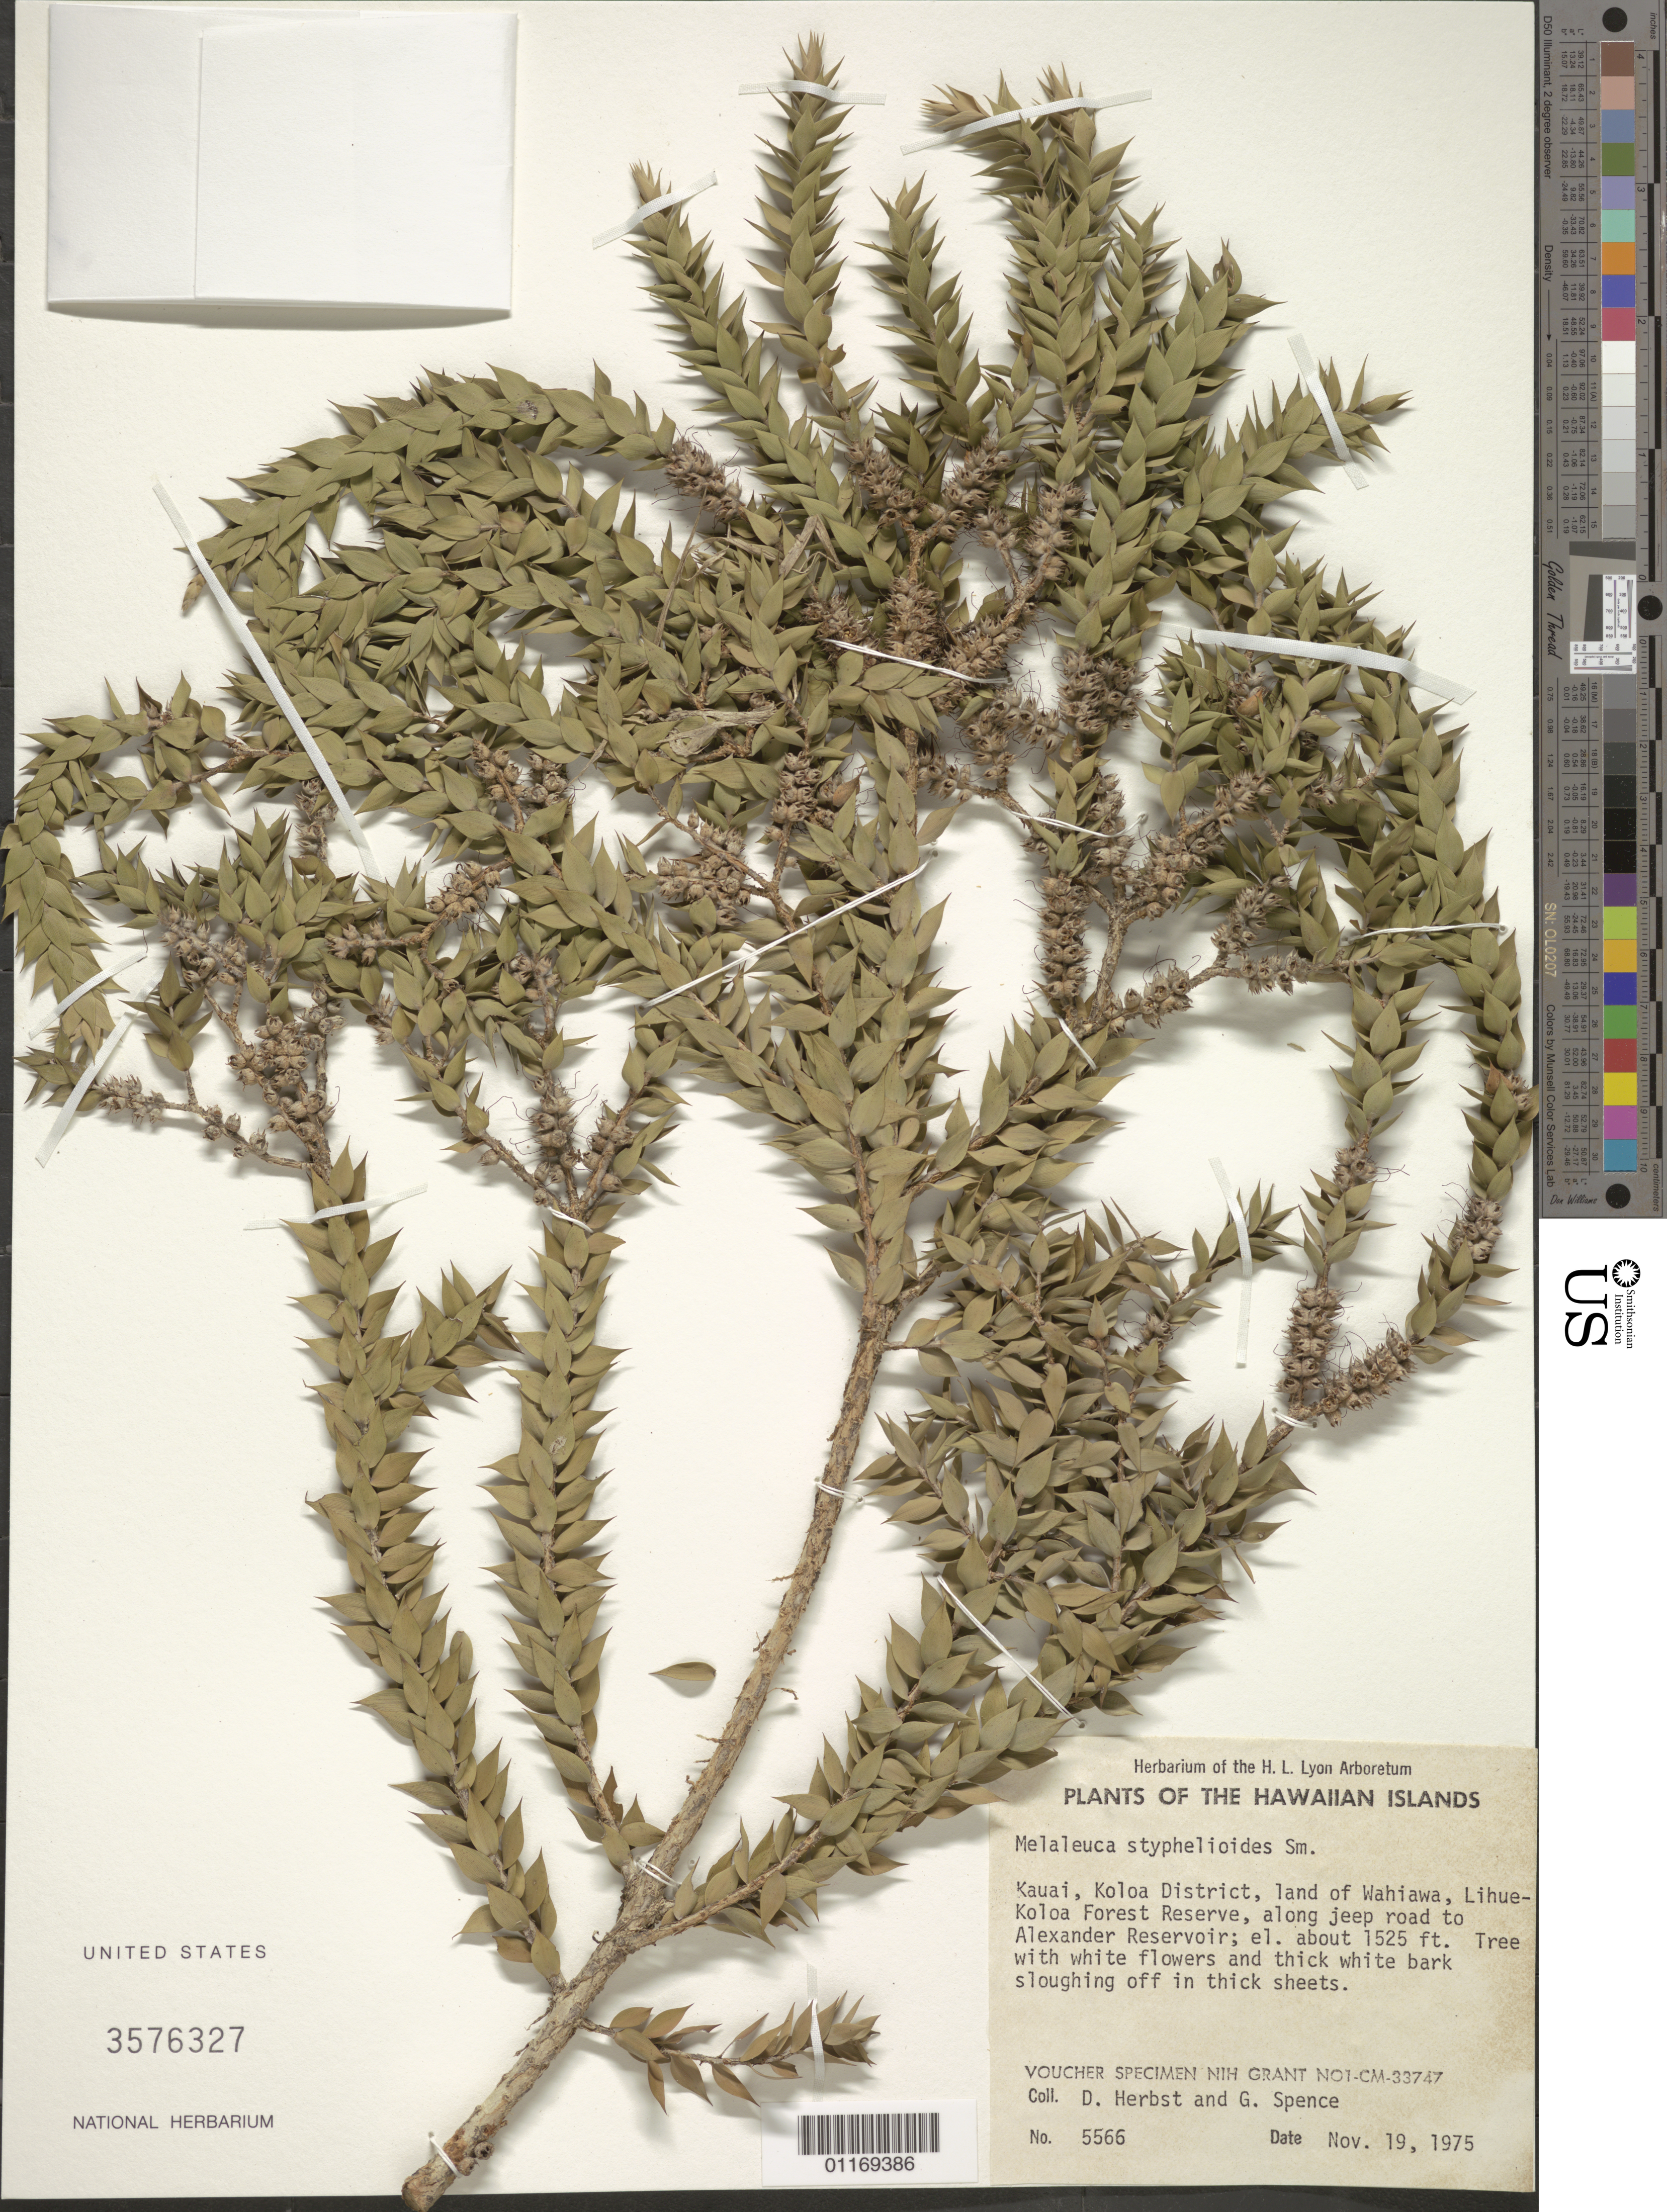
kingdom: Plantae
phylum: Tracheophyta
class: Magnoliopsida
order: Myrtales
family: Myrtaceae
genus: Melaleuca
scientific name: Melaleuca styphelioides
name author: Sm.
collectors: D. R. Herbst & G. Spence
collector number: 5566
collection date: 1975-11-19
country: United States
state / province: Hawaii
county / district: Kauai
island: Kaua'i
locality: Koloa District, land of Wahiawa, Lihue-Koloa Forest Reserve, along jeep road to Alexander Reservoir.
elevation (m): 465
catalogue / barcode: US 3576327